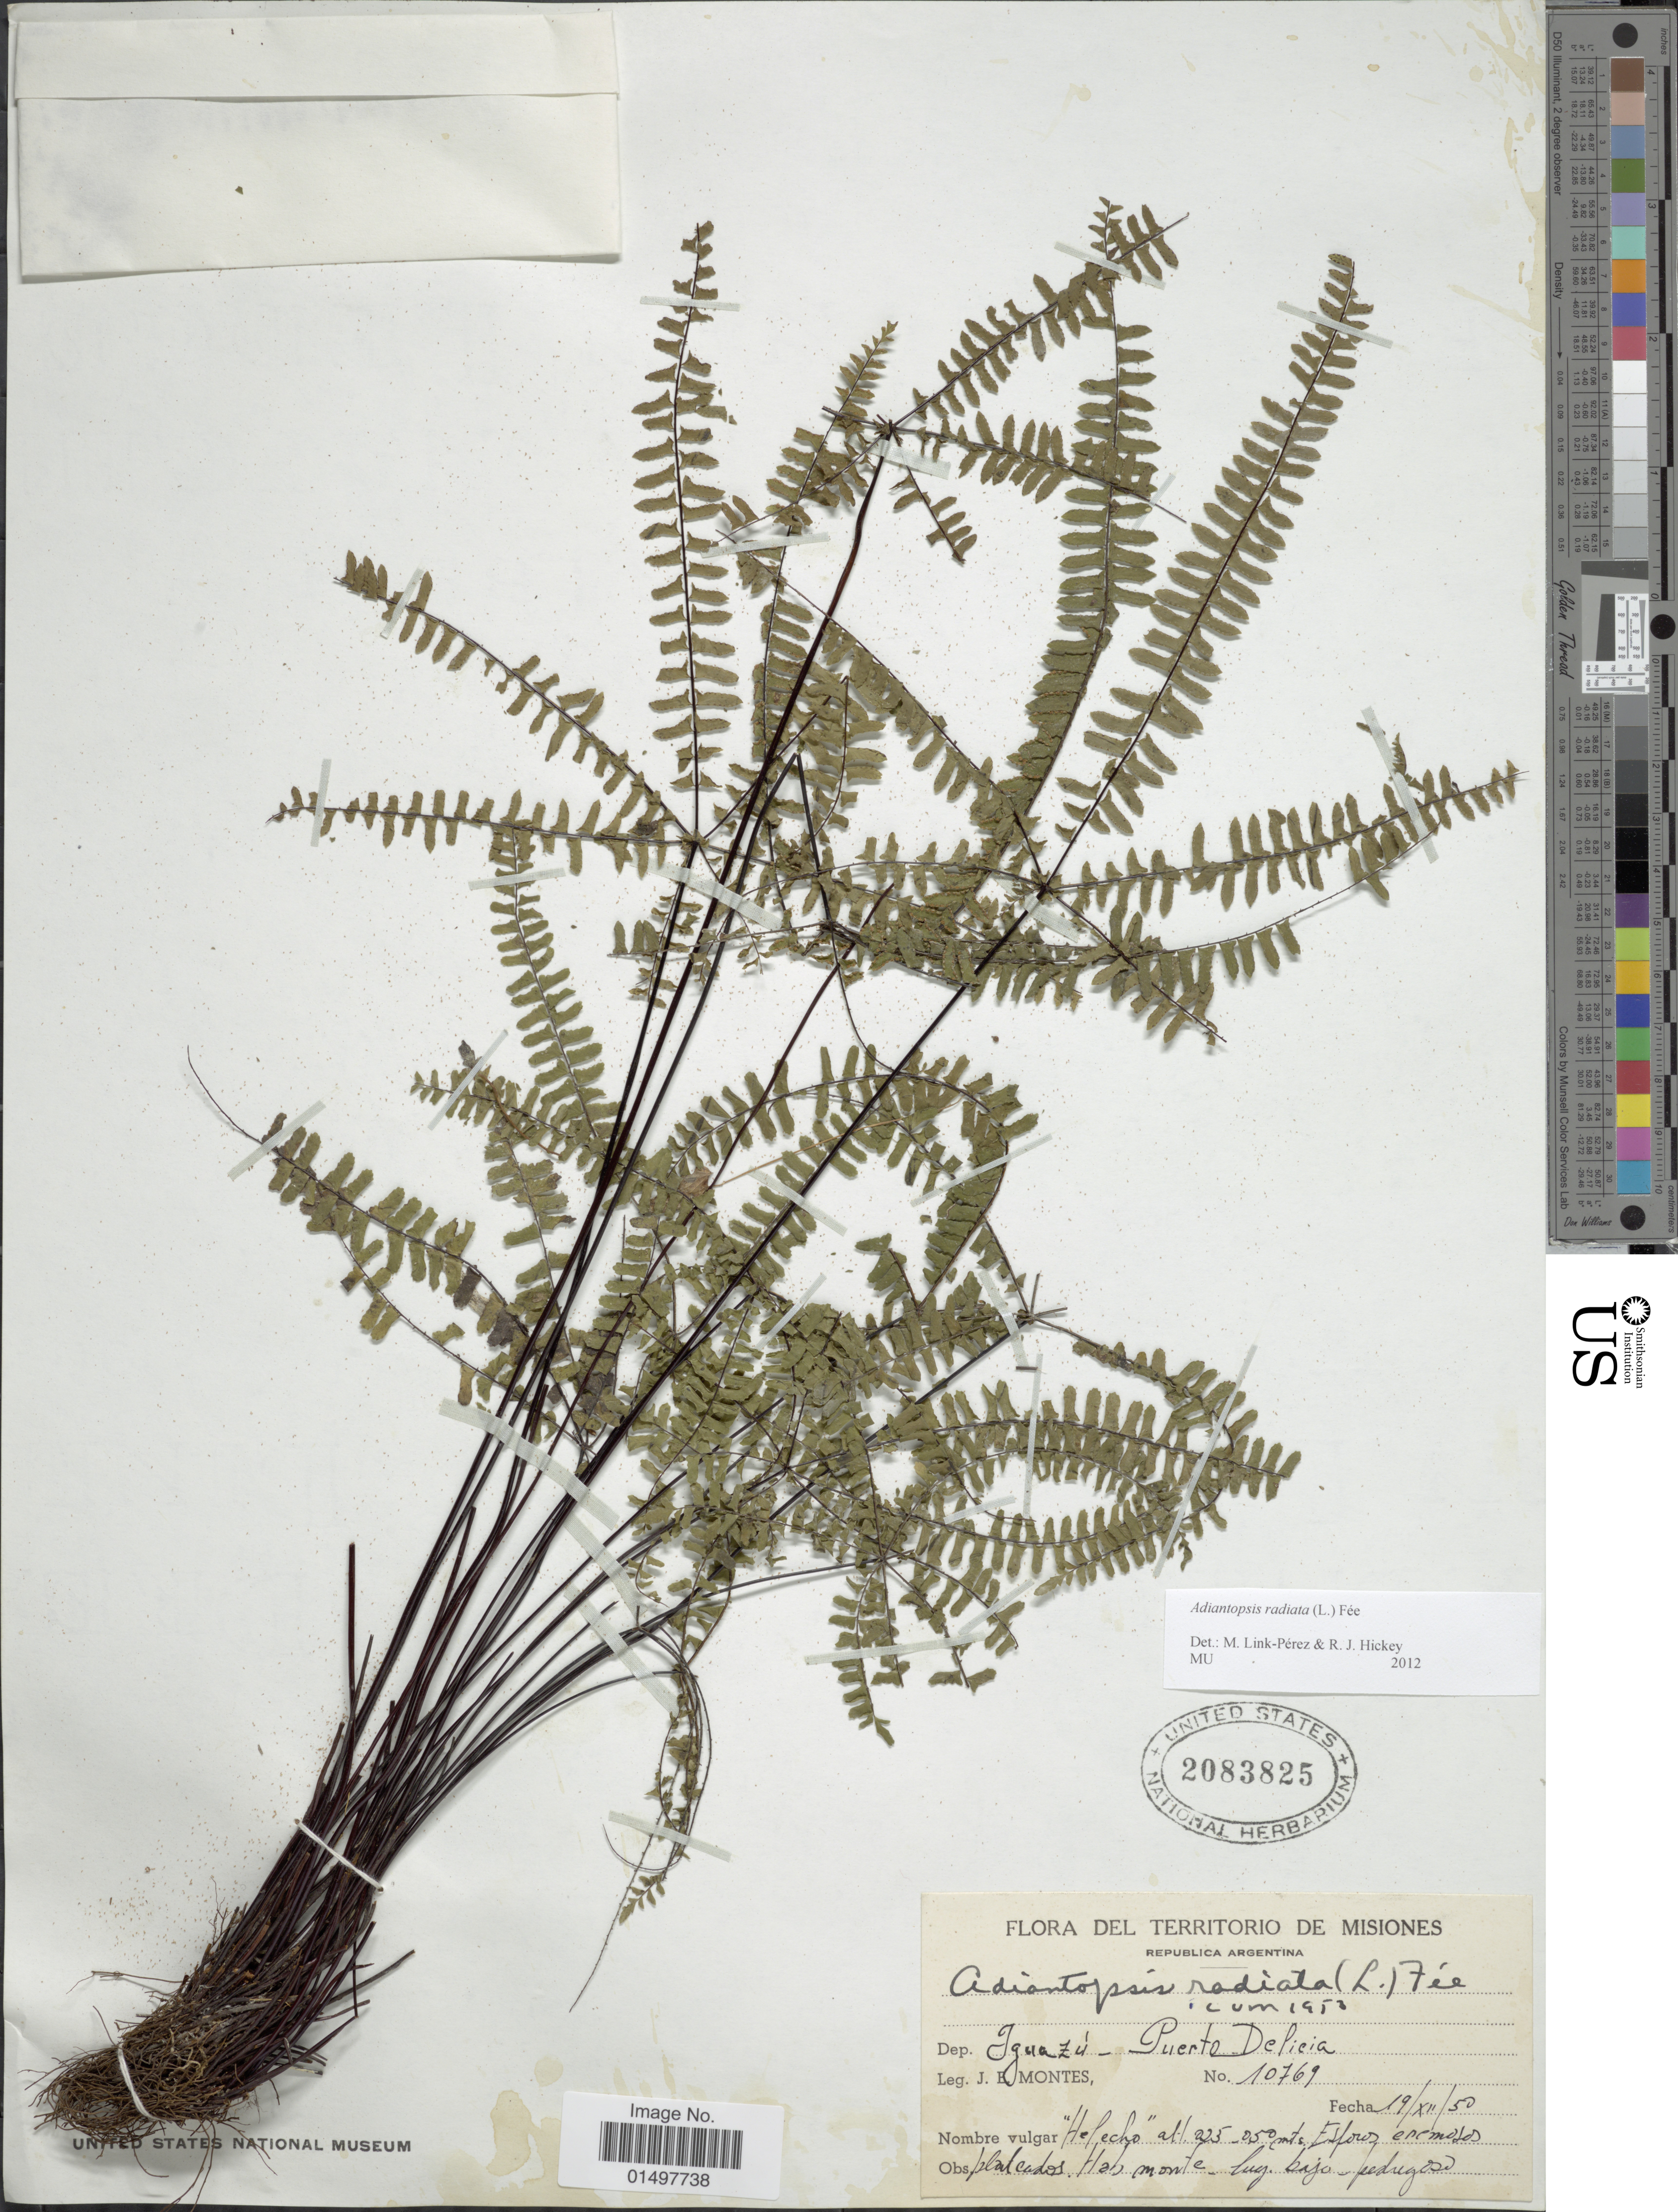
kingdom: Plantae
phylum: Tracheophyta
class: Polypodiopsida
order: Polypodiales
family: Pteridaceae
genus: Adiantopsis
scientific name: Adiantopsis radiata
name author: (L.) Fée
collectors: J. E. Montes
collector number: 10769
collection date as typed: Transcribed d/m/y: 19/12/50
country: Argentina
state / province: Misiones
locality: Territorio de Misiones. Republica Argentina. Dep. Iguazu - Puerto Delicia.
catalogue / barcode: US 2083825